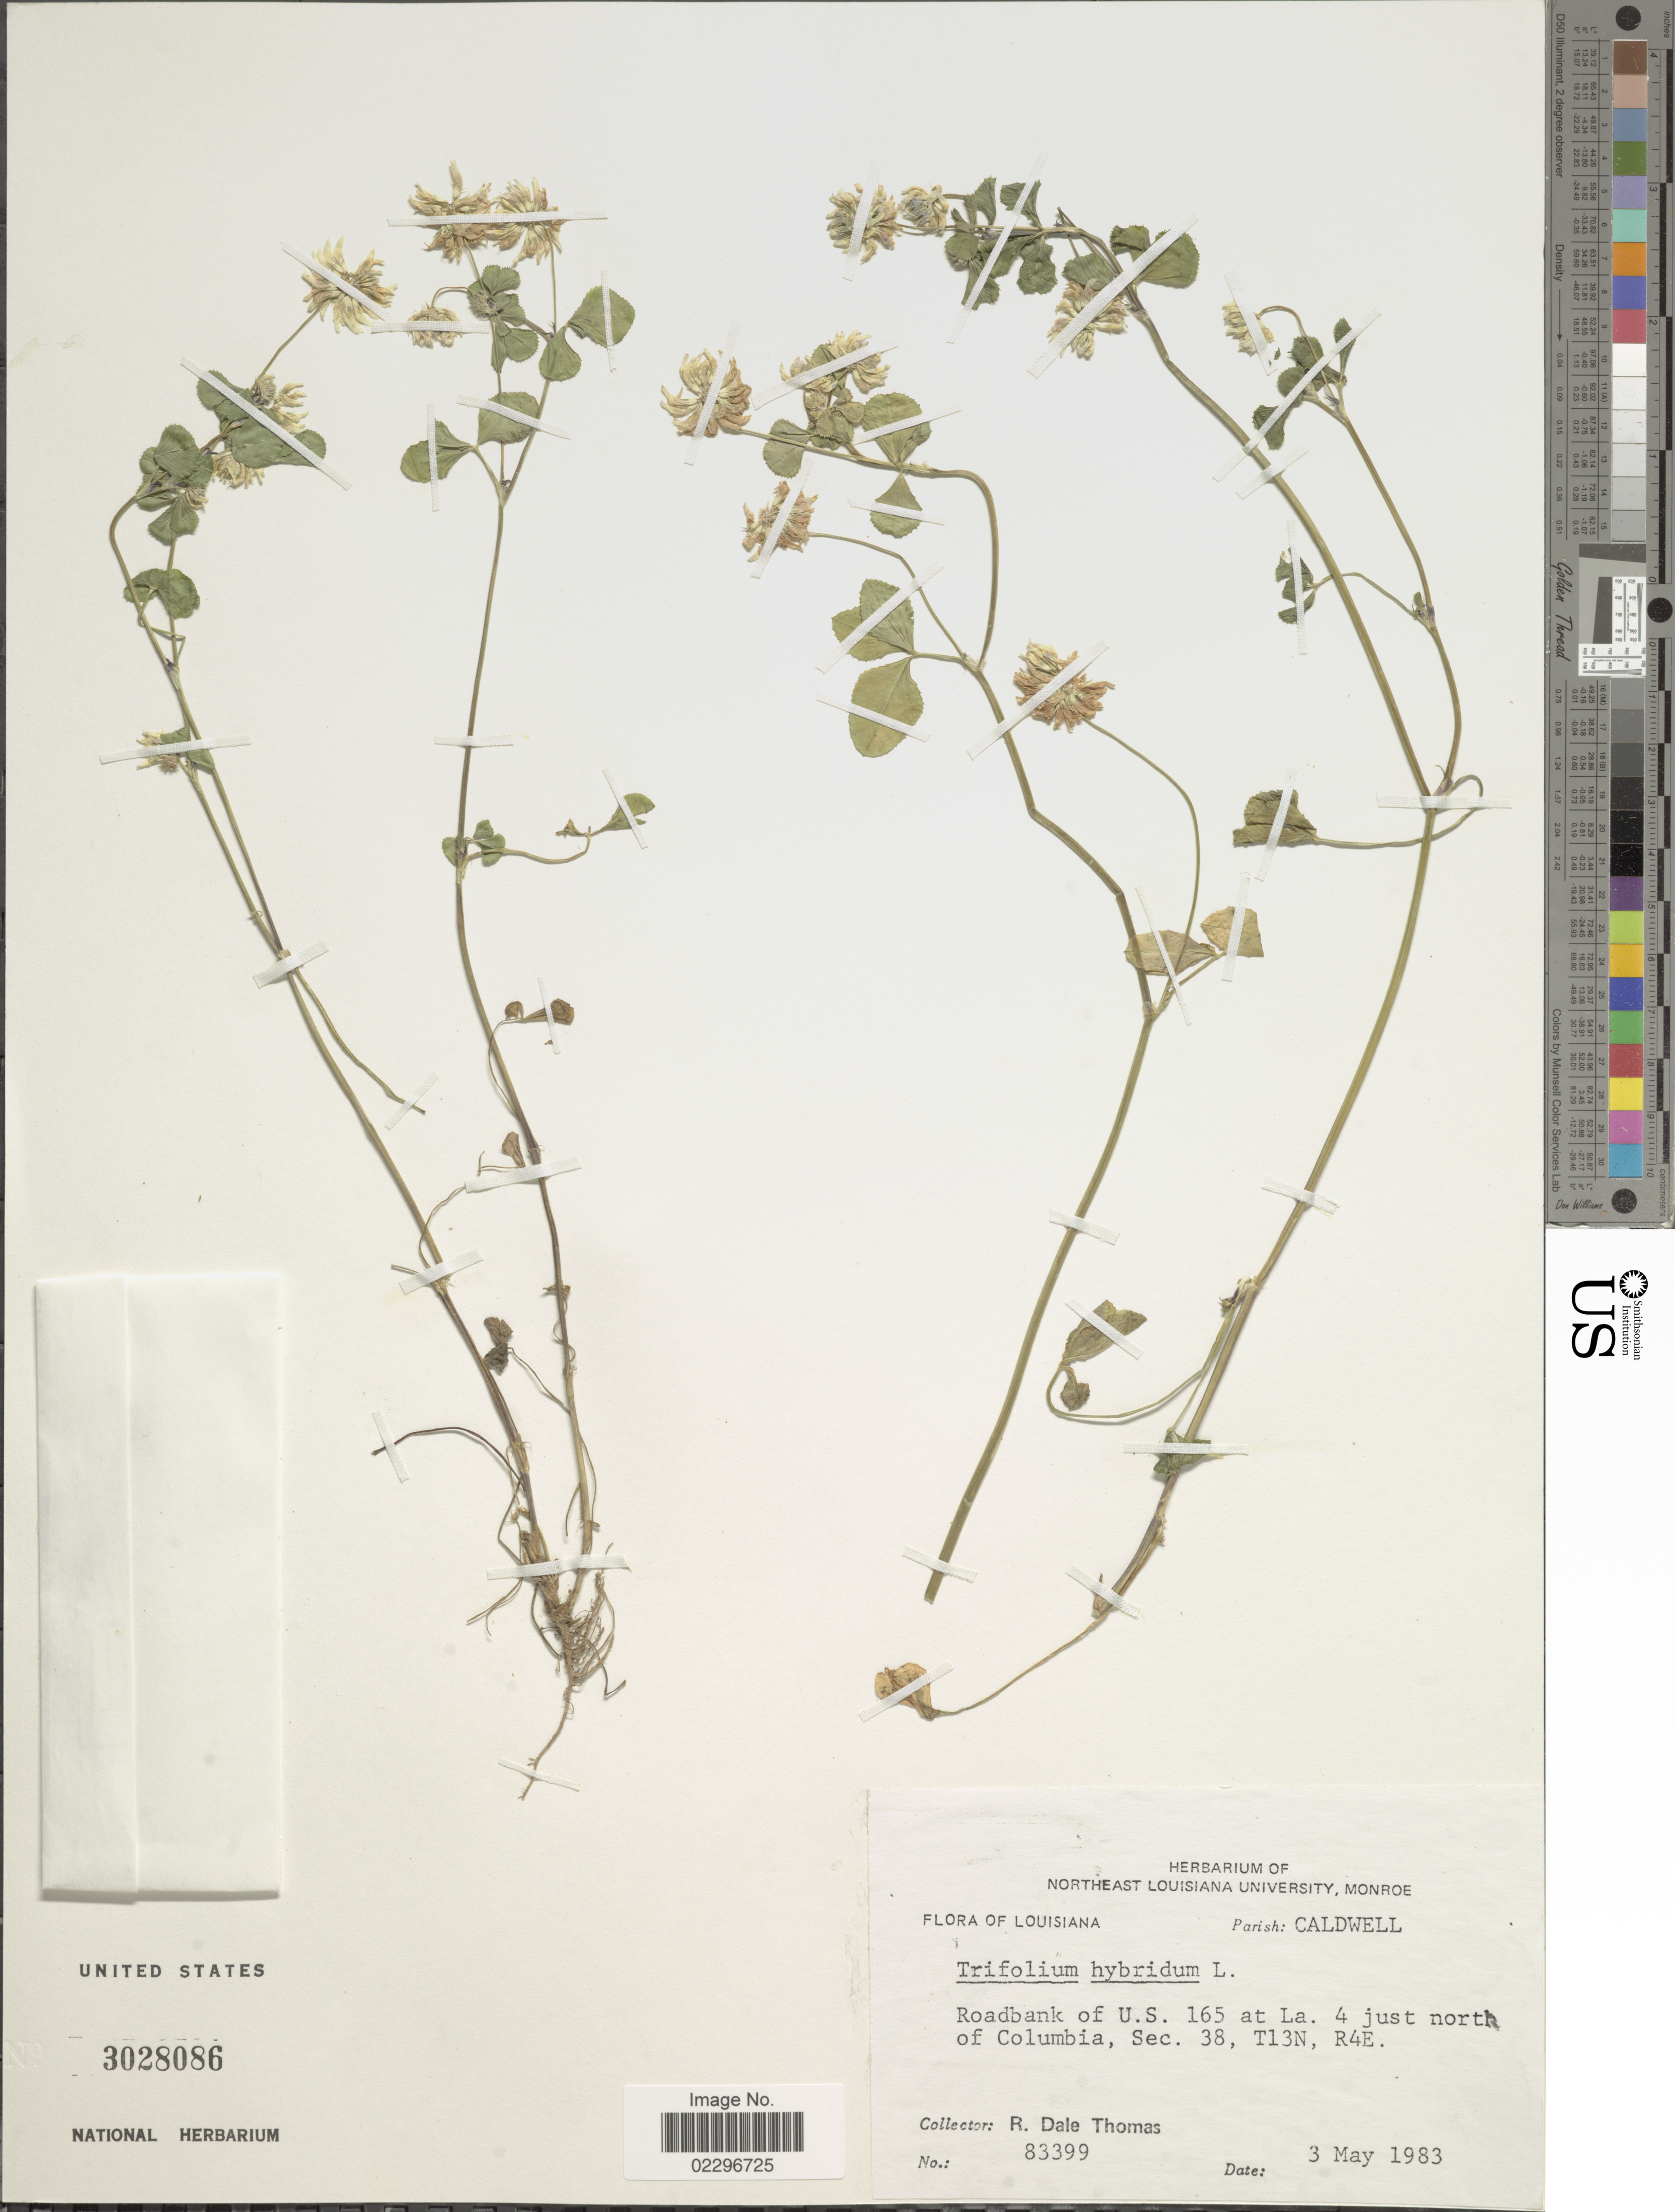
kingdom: Plantae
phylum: Tracheophyta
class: Magnoliopsida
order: Fabales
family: Fabaceae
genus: Trifolium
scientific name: Trifolium hybridum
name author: L.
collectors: R. Thomas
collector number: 83399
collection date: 1983-05-03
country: United States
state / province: Louisiana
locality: Caldwell. Roadsbank of U.S. 165 at LA. 4 just north of Colombia, Sec. 38, T13N, R4E.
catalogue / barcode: US 3028086